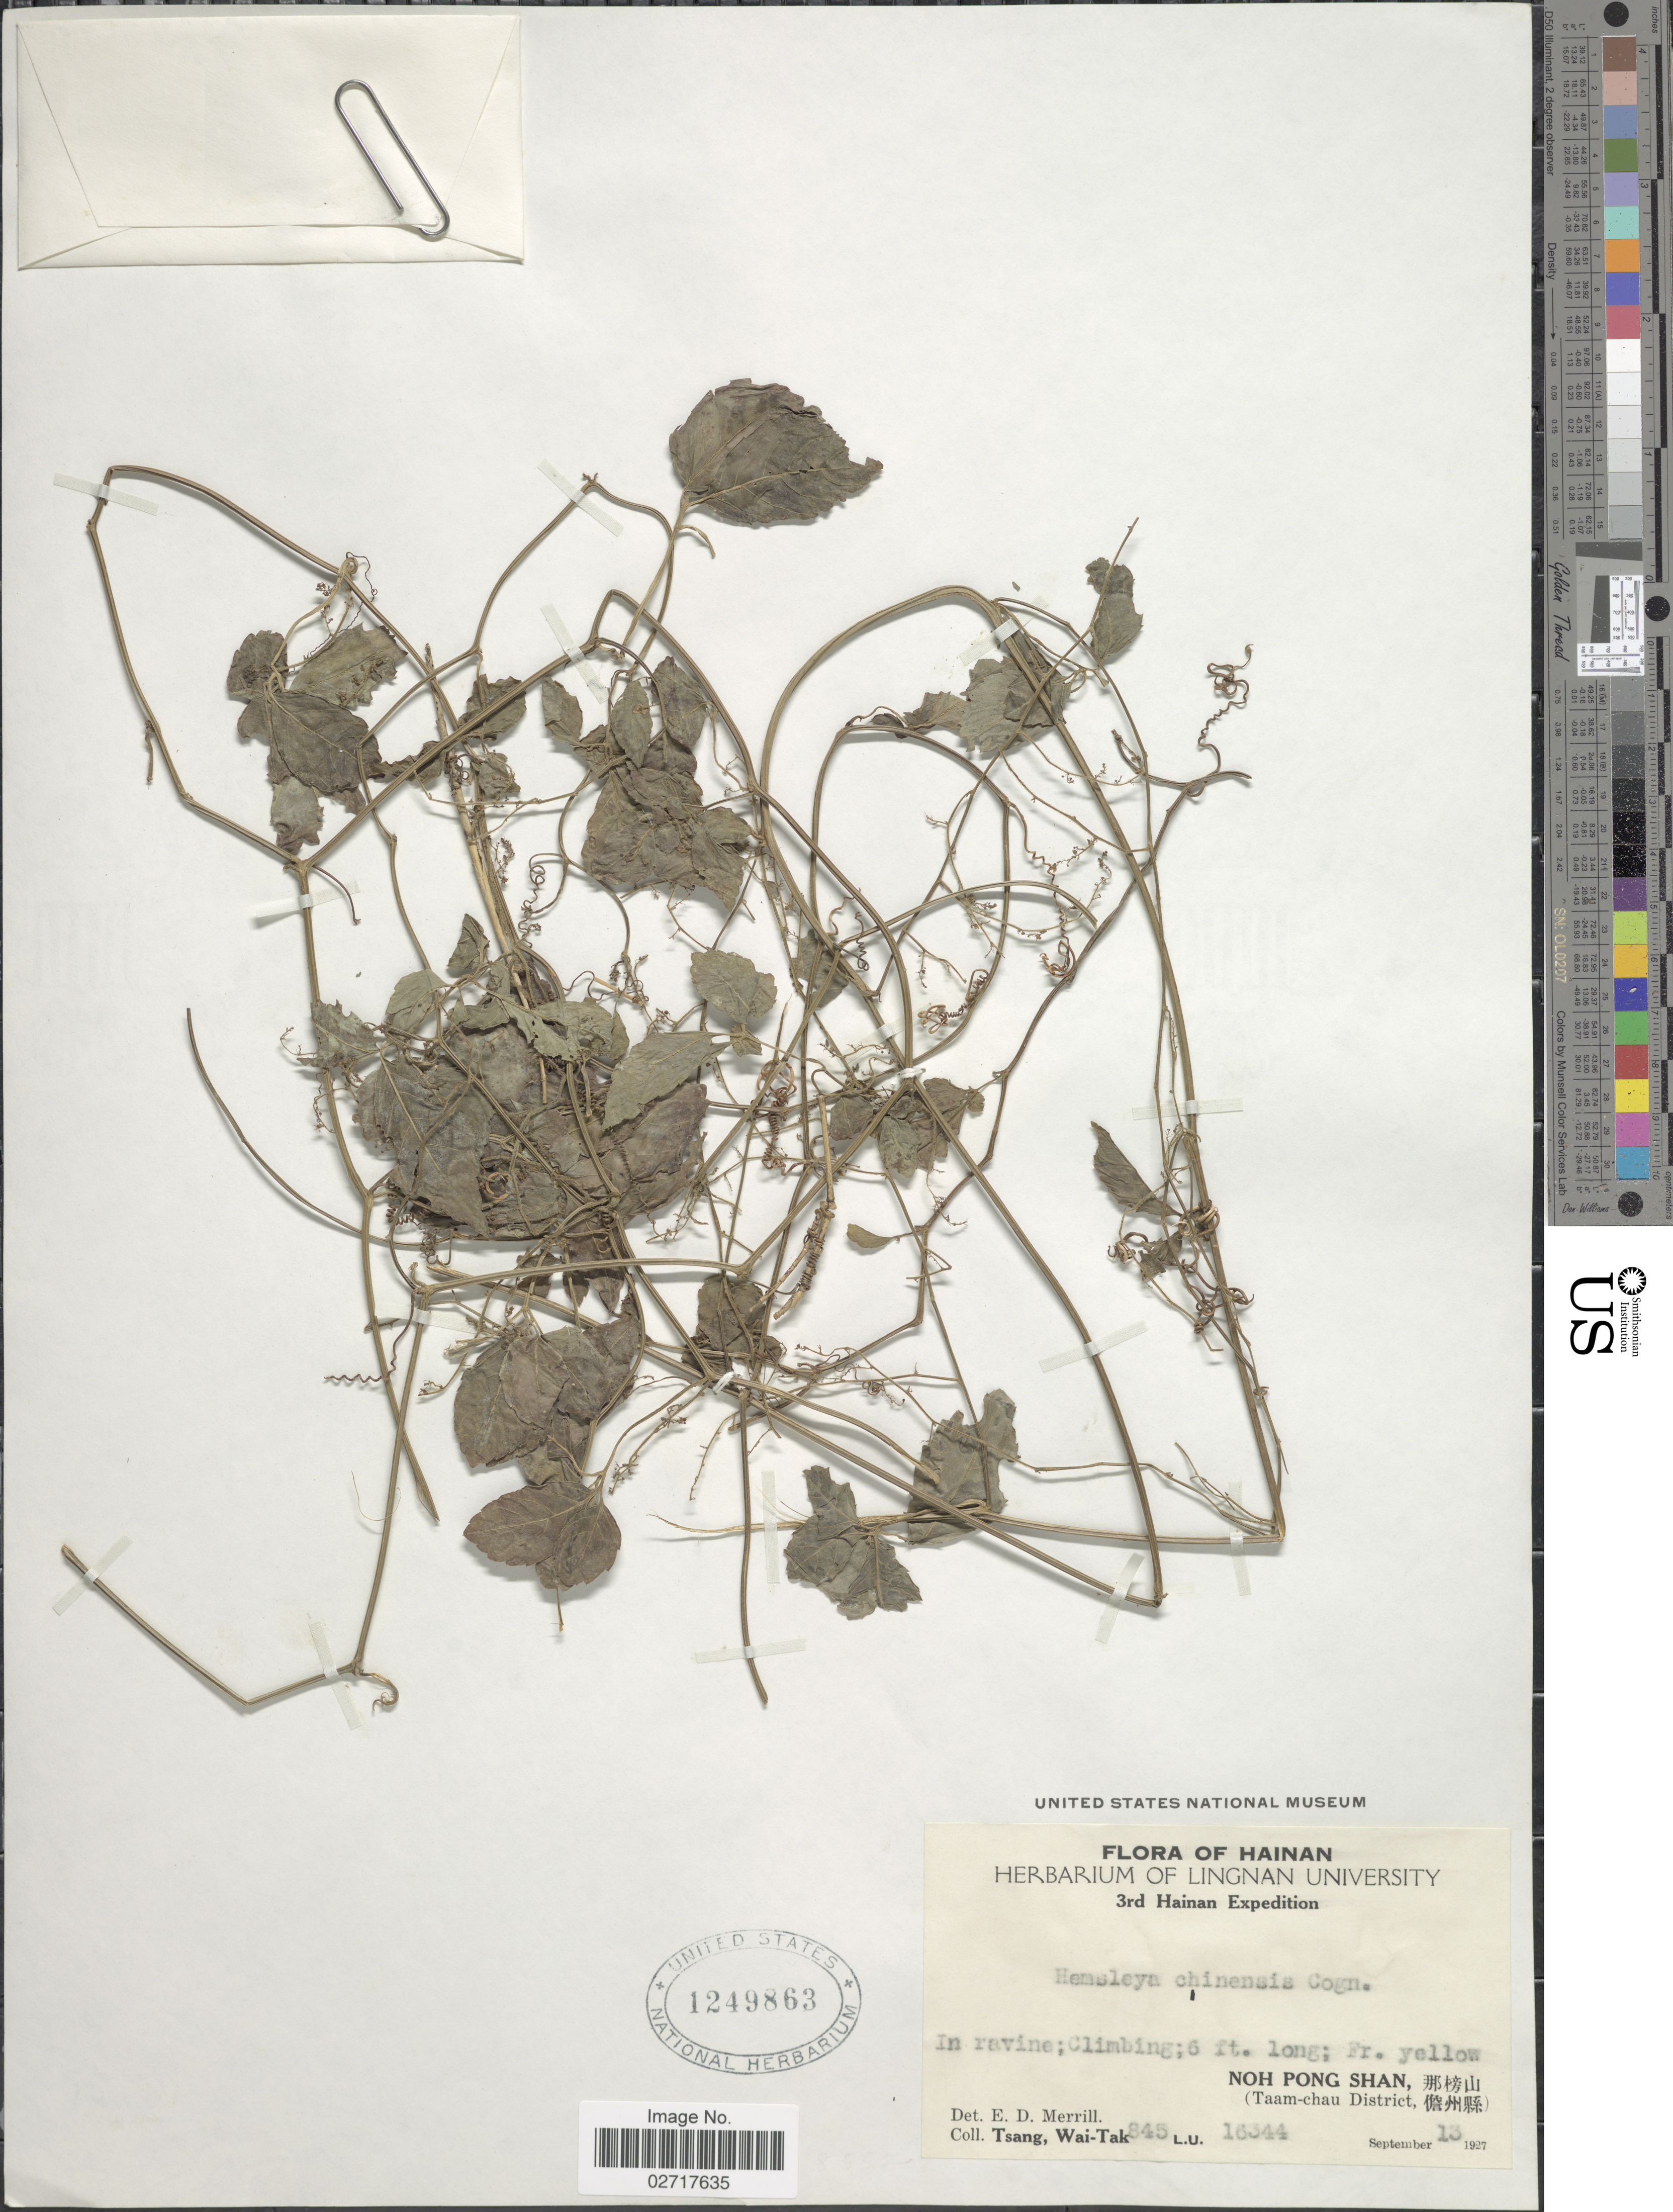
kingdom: Plantae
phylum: Tracheophyta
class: Magnoliopsida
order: Cucurbitales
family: Cucurbitaceae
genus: Hemsleya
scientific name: Hemsleya chinensis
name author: Cogn.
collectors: W. T. Tsang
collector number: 845/16344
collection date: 1927-09-13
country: China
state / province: Hainan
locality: Noh Pong Shan. (Taam-chau District)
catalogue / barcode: US 1249863